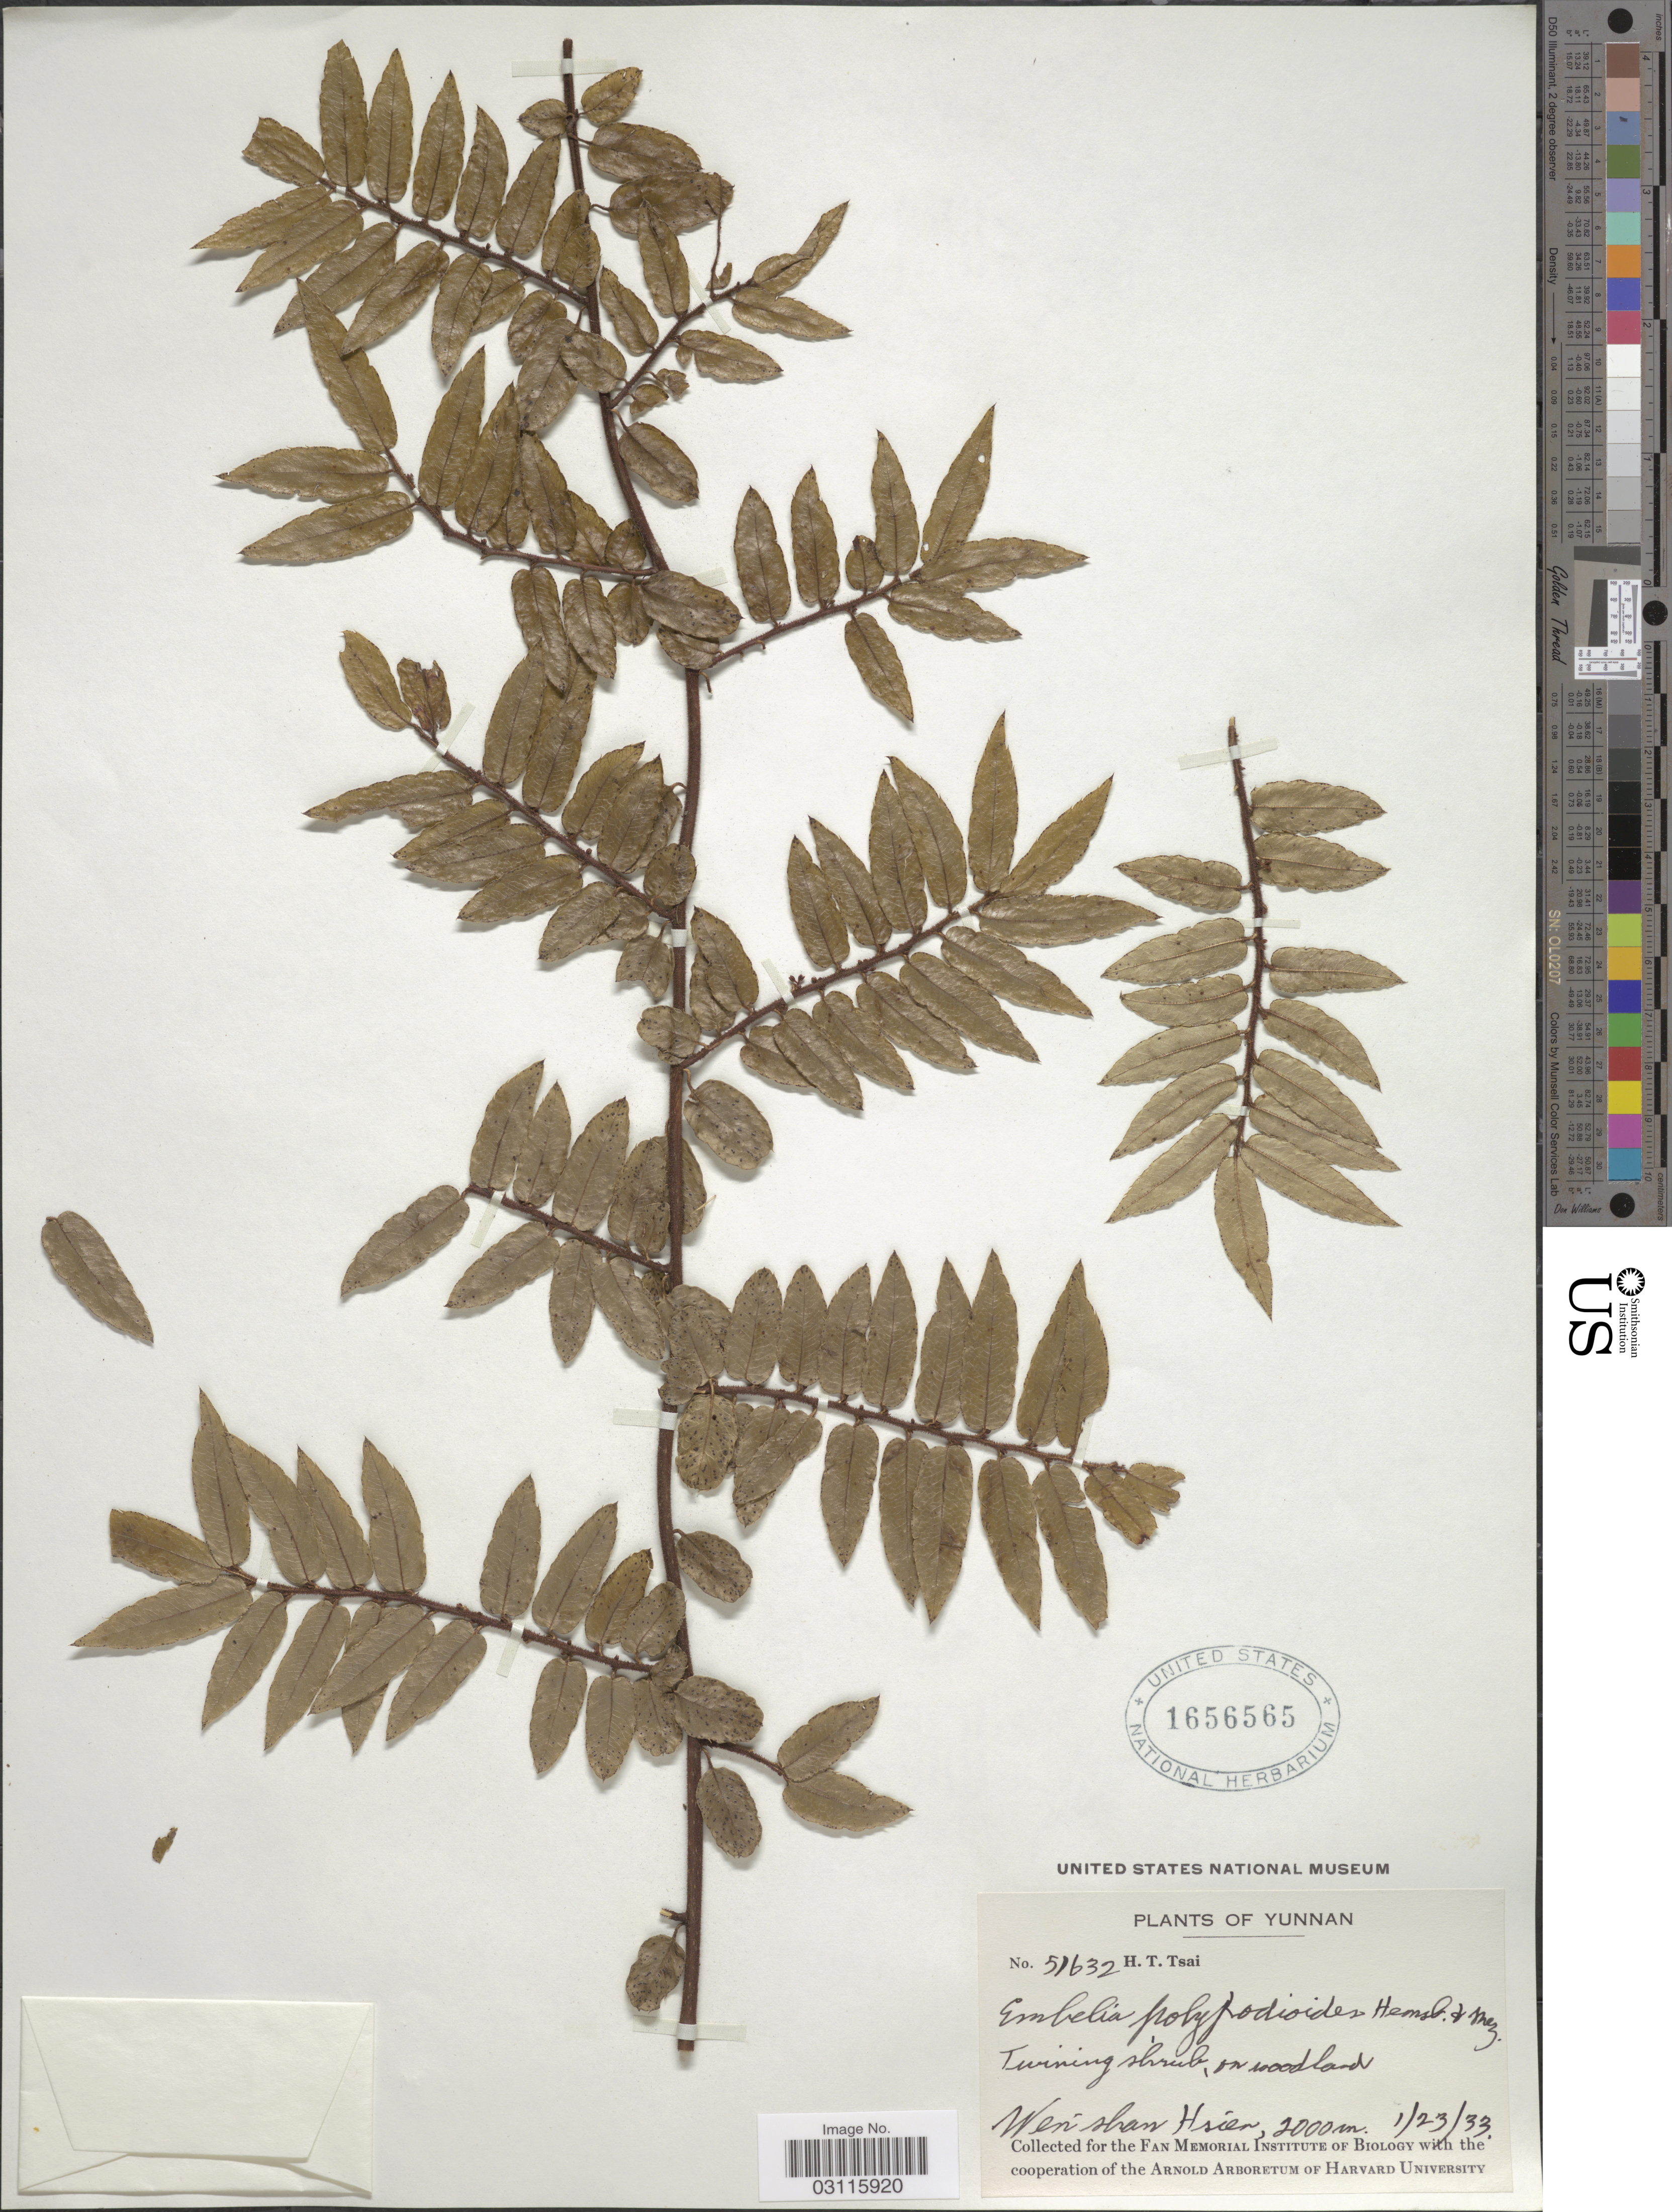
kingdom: Plantae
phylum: Tracheophyta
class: Magnoliopsida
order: Ericales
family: Primulaceae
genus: Embelia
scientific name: Embelia polypodioides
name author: Hemsl. & Mez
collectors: H. Tsai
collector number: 51632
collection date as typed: Transcribed d/m/y: 23/1/33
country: China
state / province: Yunnan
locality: Wen-shan Hsien.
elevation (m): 2000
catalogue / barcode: US 1656565